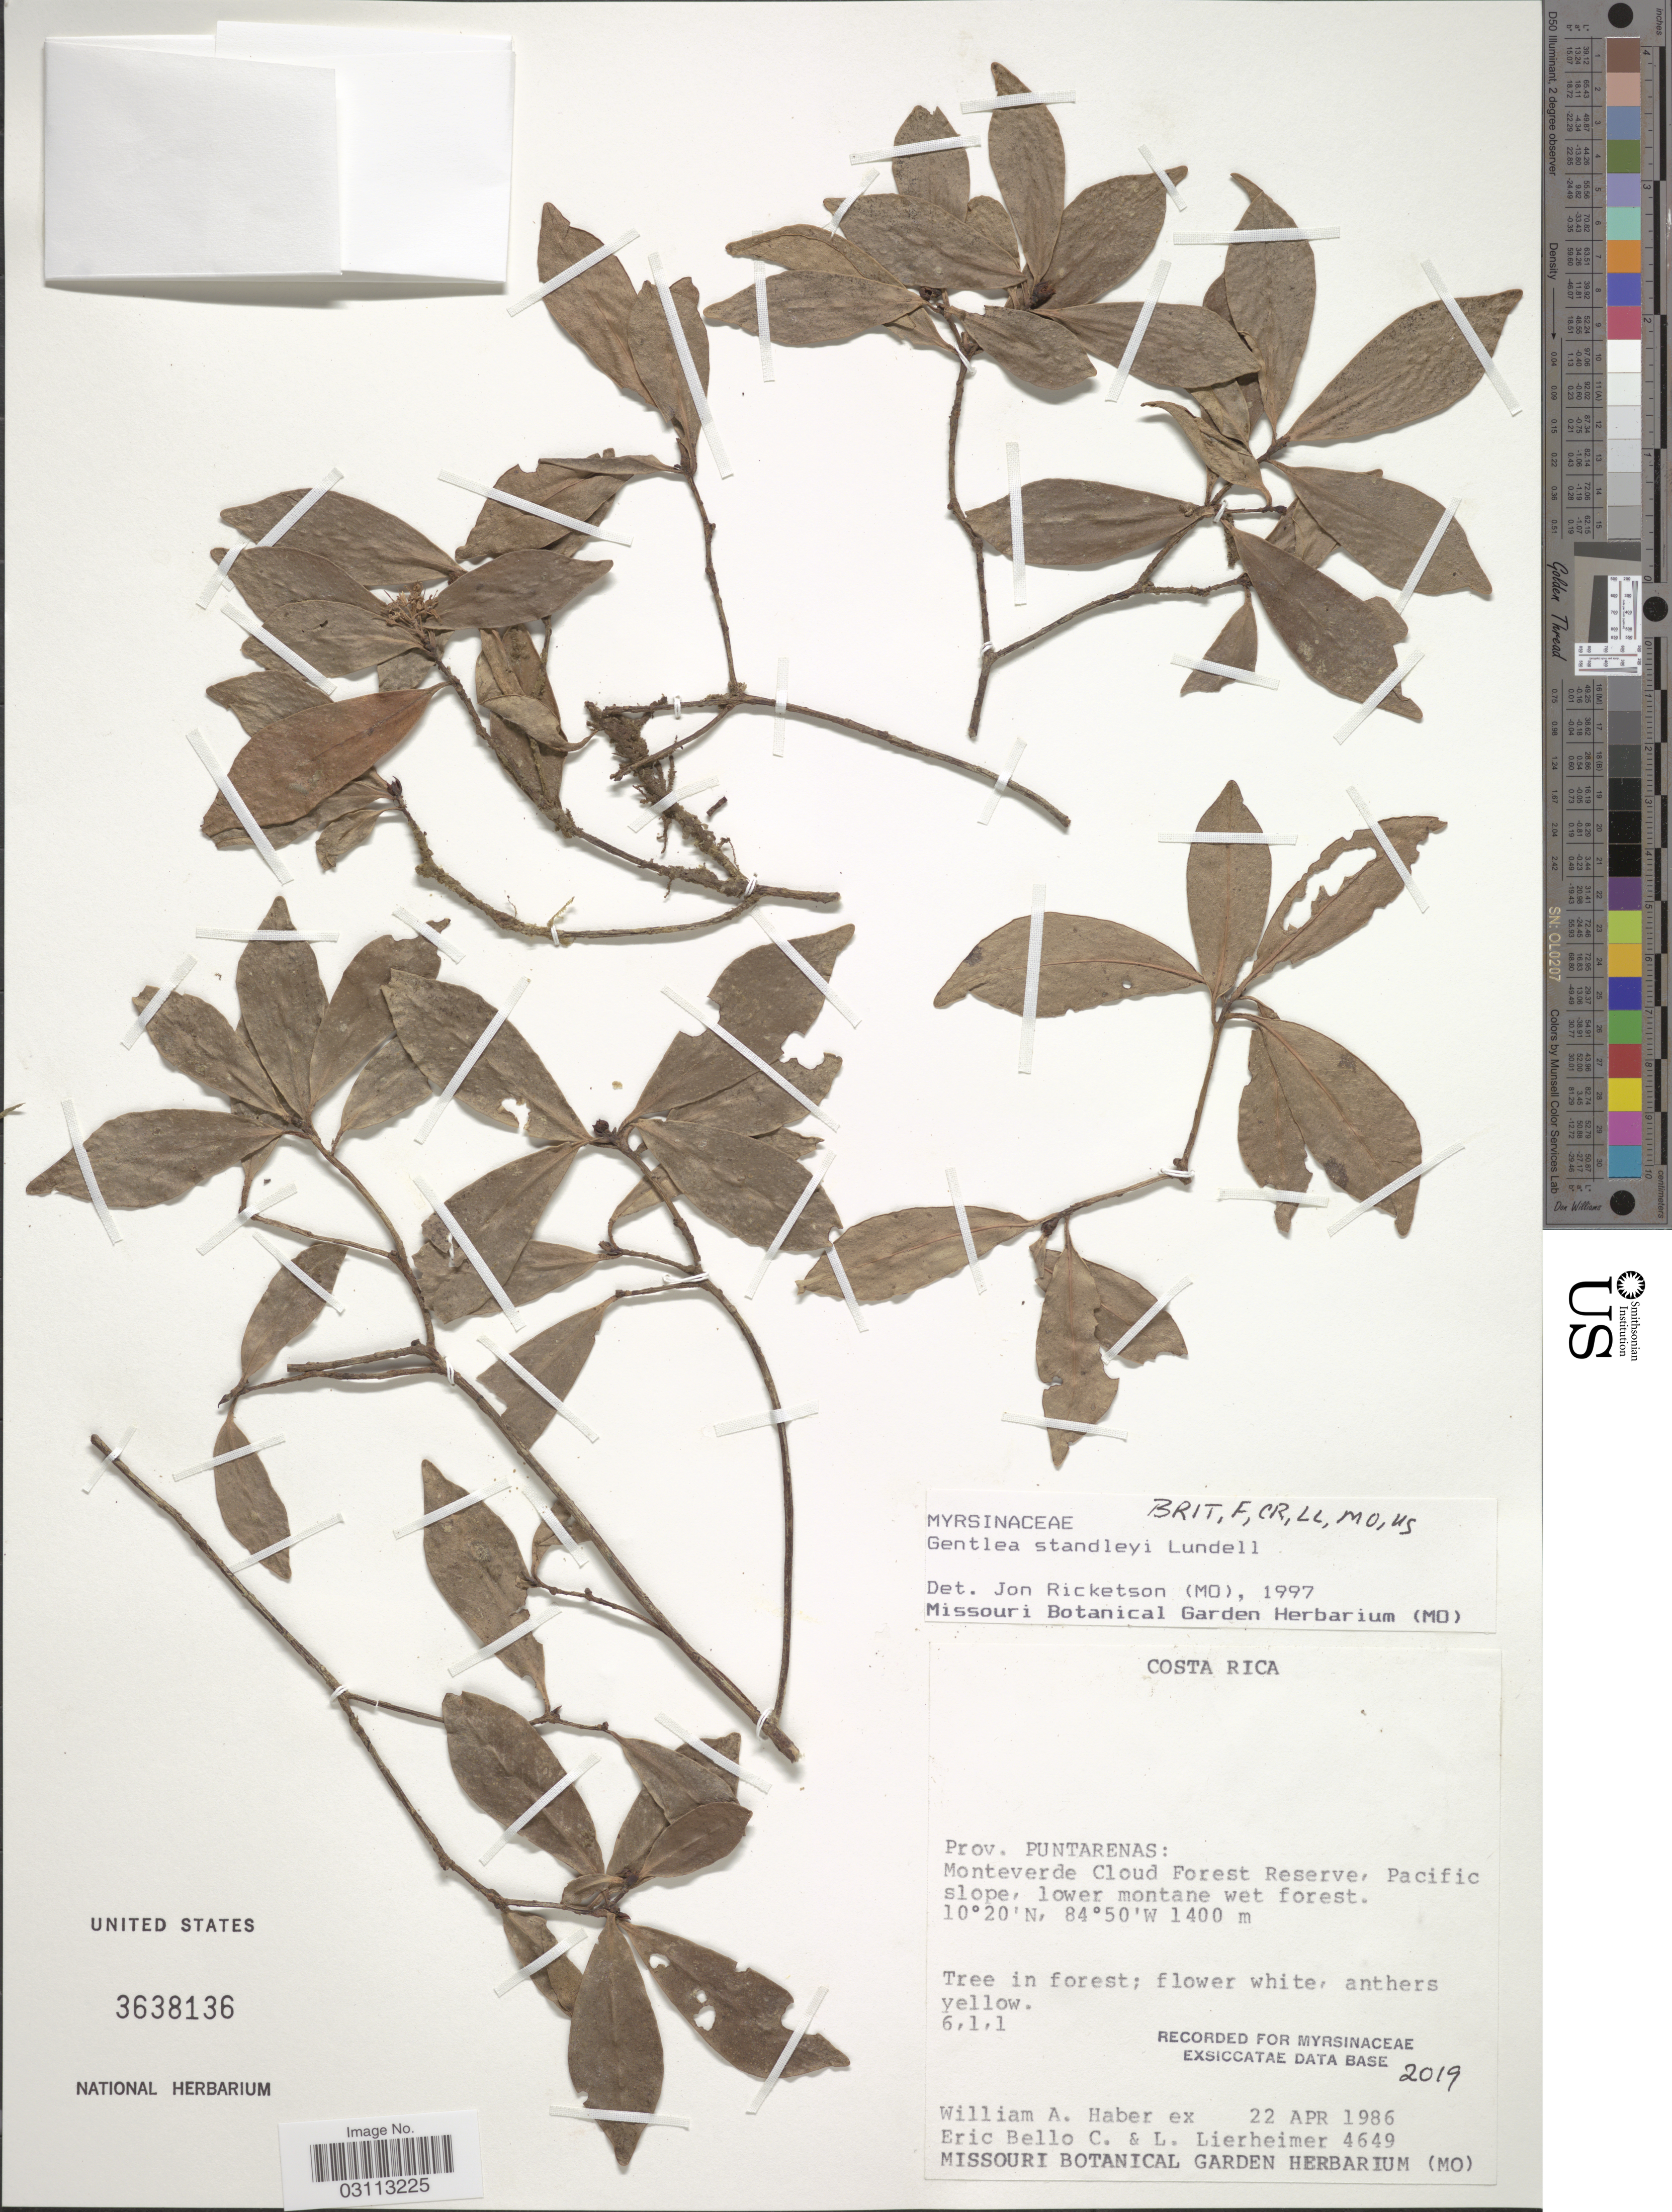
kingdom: Plantae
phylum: Tracheophyta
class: Magnoliopsida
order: Ericales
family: Primulaceae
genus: Gentlea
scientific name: Gentlea standleyi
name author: Lundell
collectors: W. A. Haber, E. Bello C. & L. Lierheimer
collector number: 4649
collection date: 1986-04-22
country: Costa Rica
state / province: Puntarenas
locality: Prov. Puntarenas: Monteverde Cloud Forest Reserve, Pacific slope.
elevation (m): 1400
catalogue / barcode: US 3638136